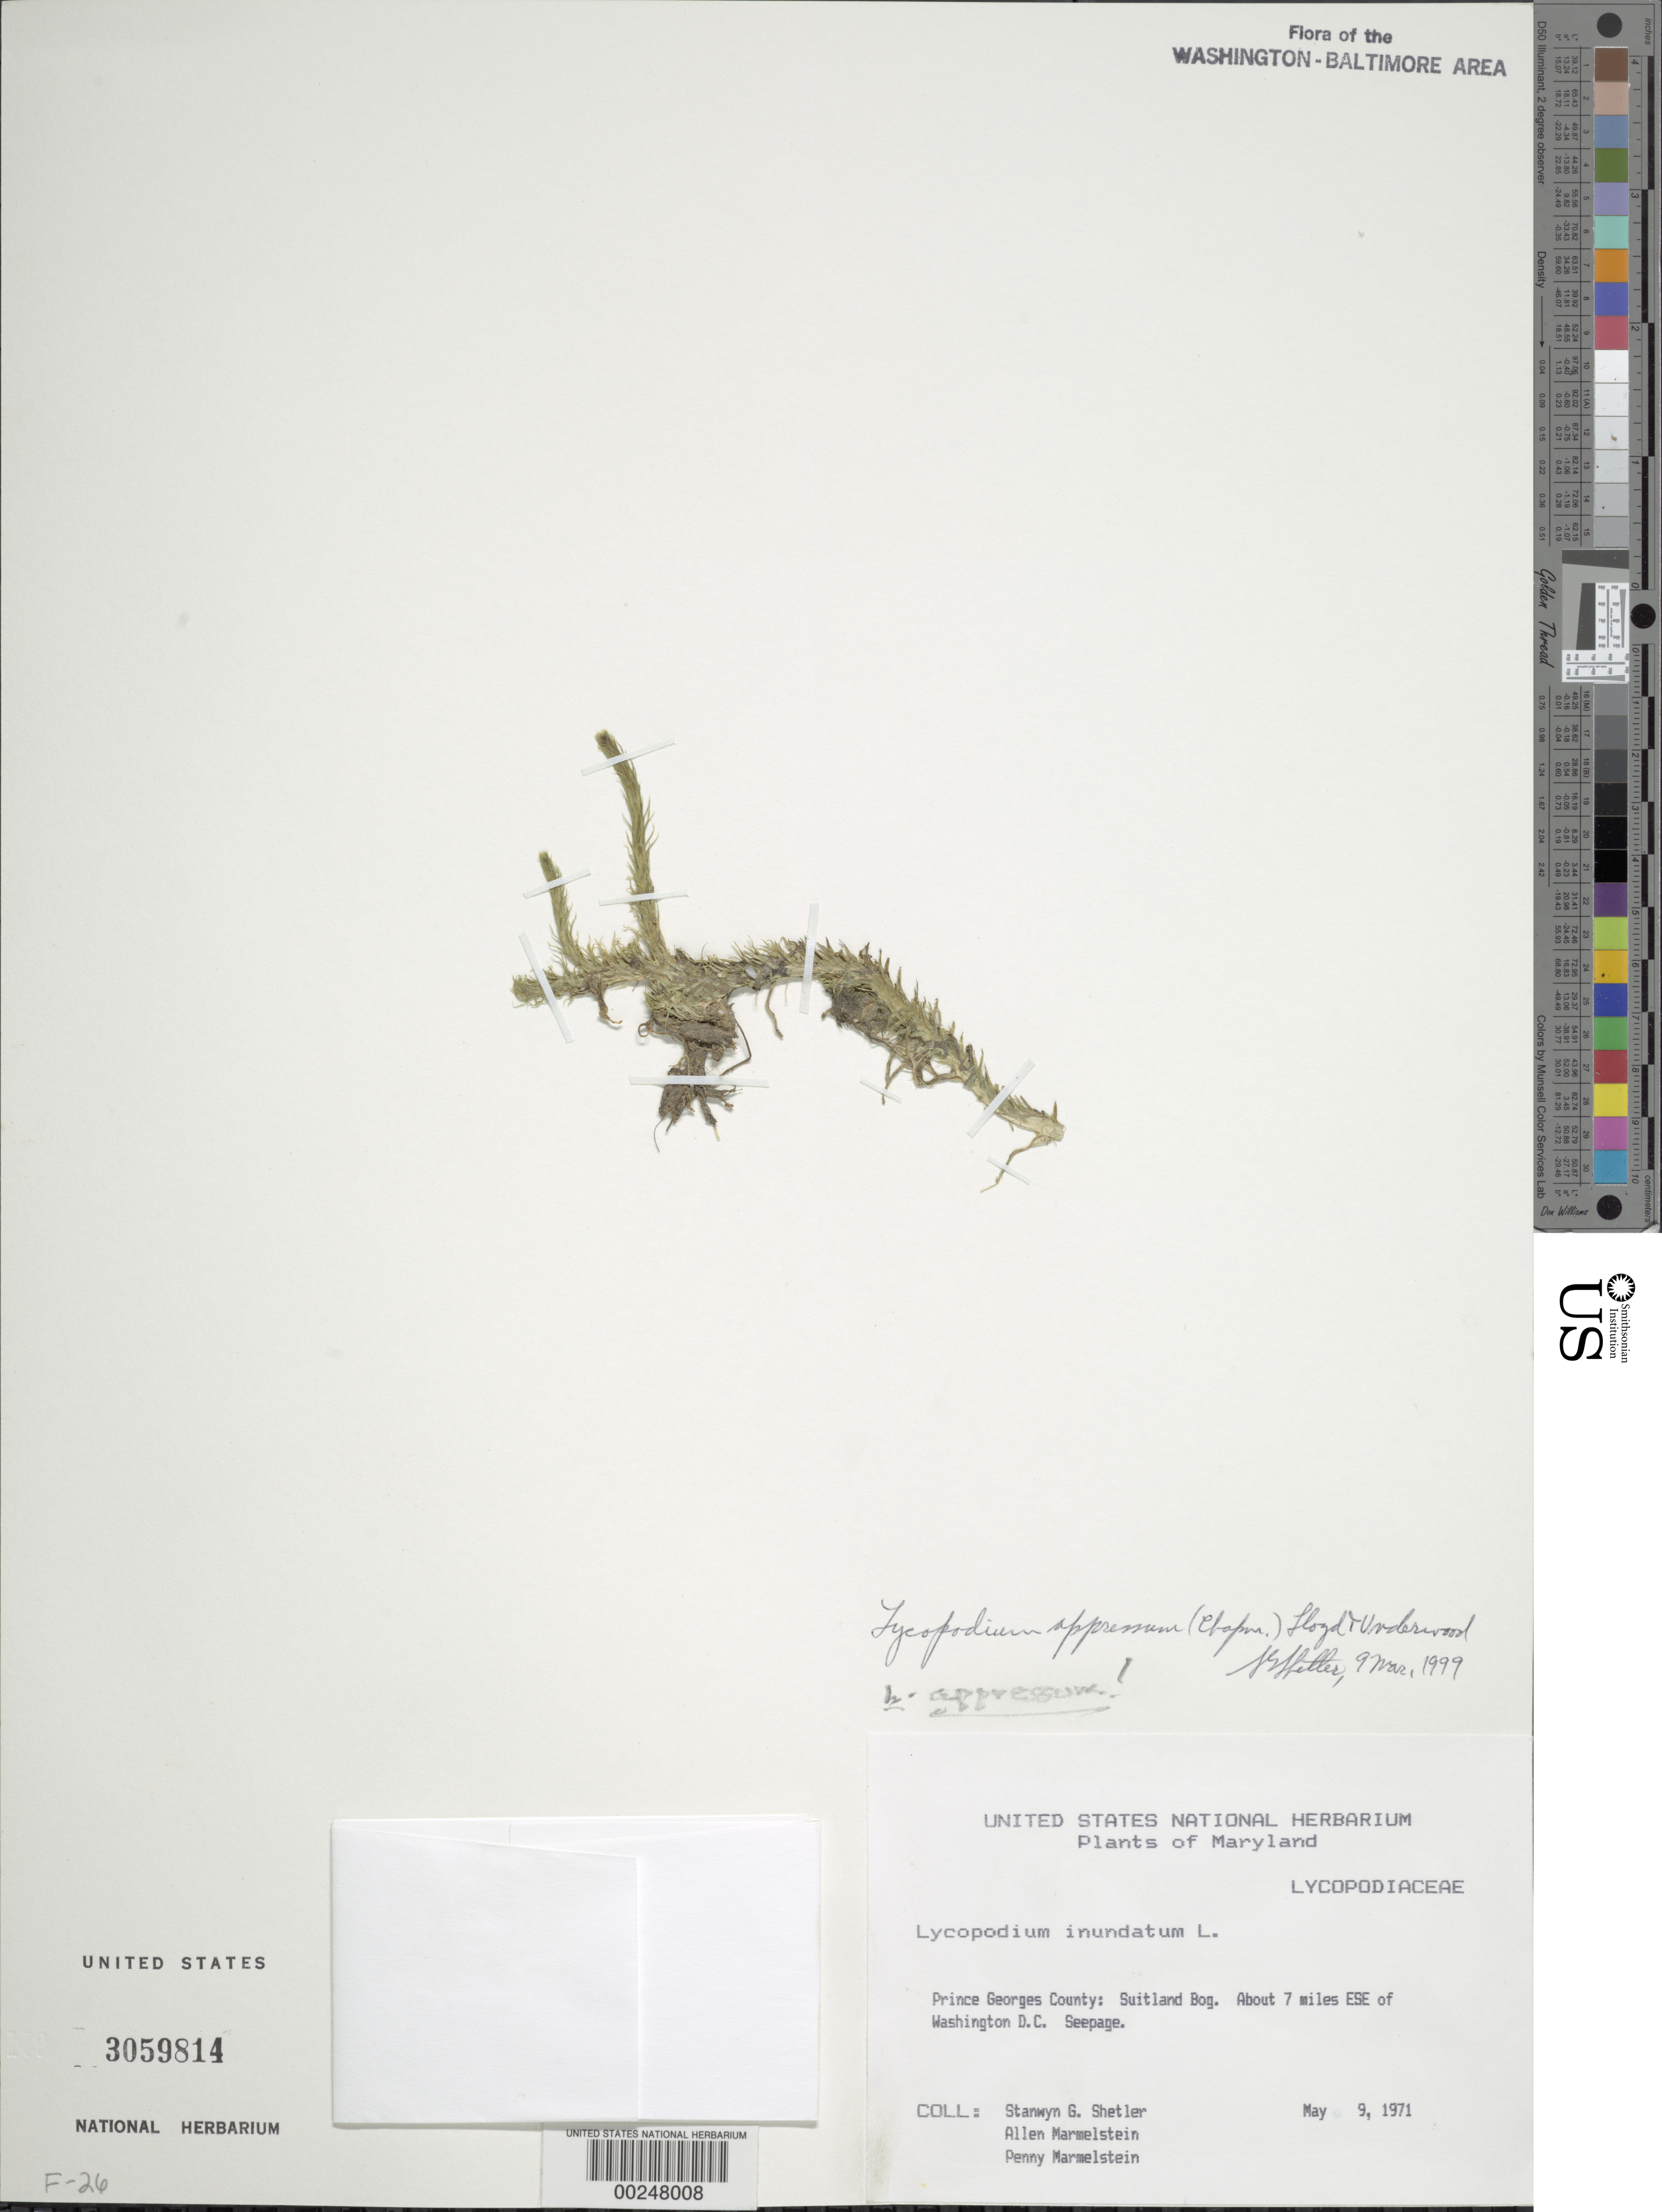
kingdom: Plantae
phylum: Tracheophyta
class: Lycopodiopsida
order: Lycopodiales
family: Lycopodiaceae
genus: Lycopodiella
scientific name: Lycopodiella appressa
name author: (Chapm.) Cranfill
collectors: S. Shetler, A. Marmelstein & P. Marmelstein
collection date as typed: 09 May 1971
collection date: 1971-05-09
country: United States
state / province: Maryland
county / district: Prince George's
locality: Suitland Bog. about 7 miles ESE of Washington D.C.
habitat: Seepage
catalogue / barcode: US 3059814